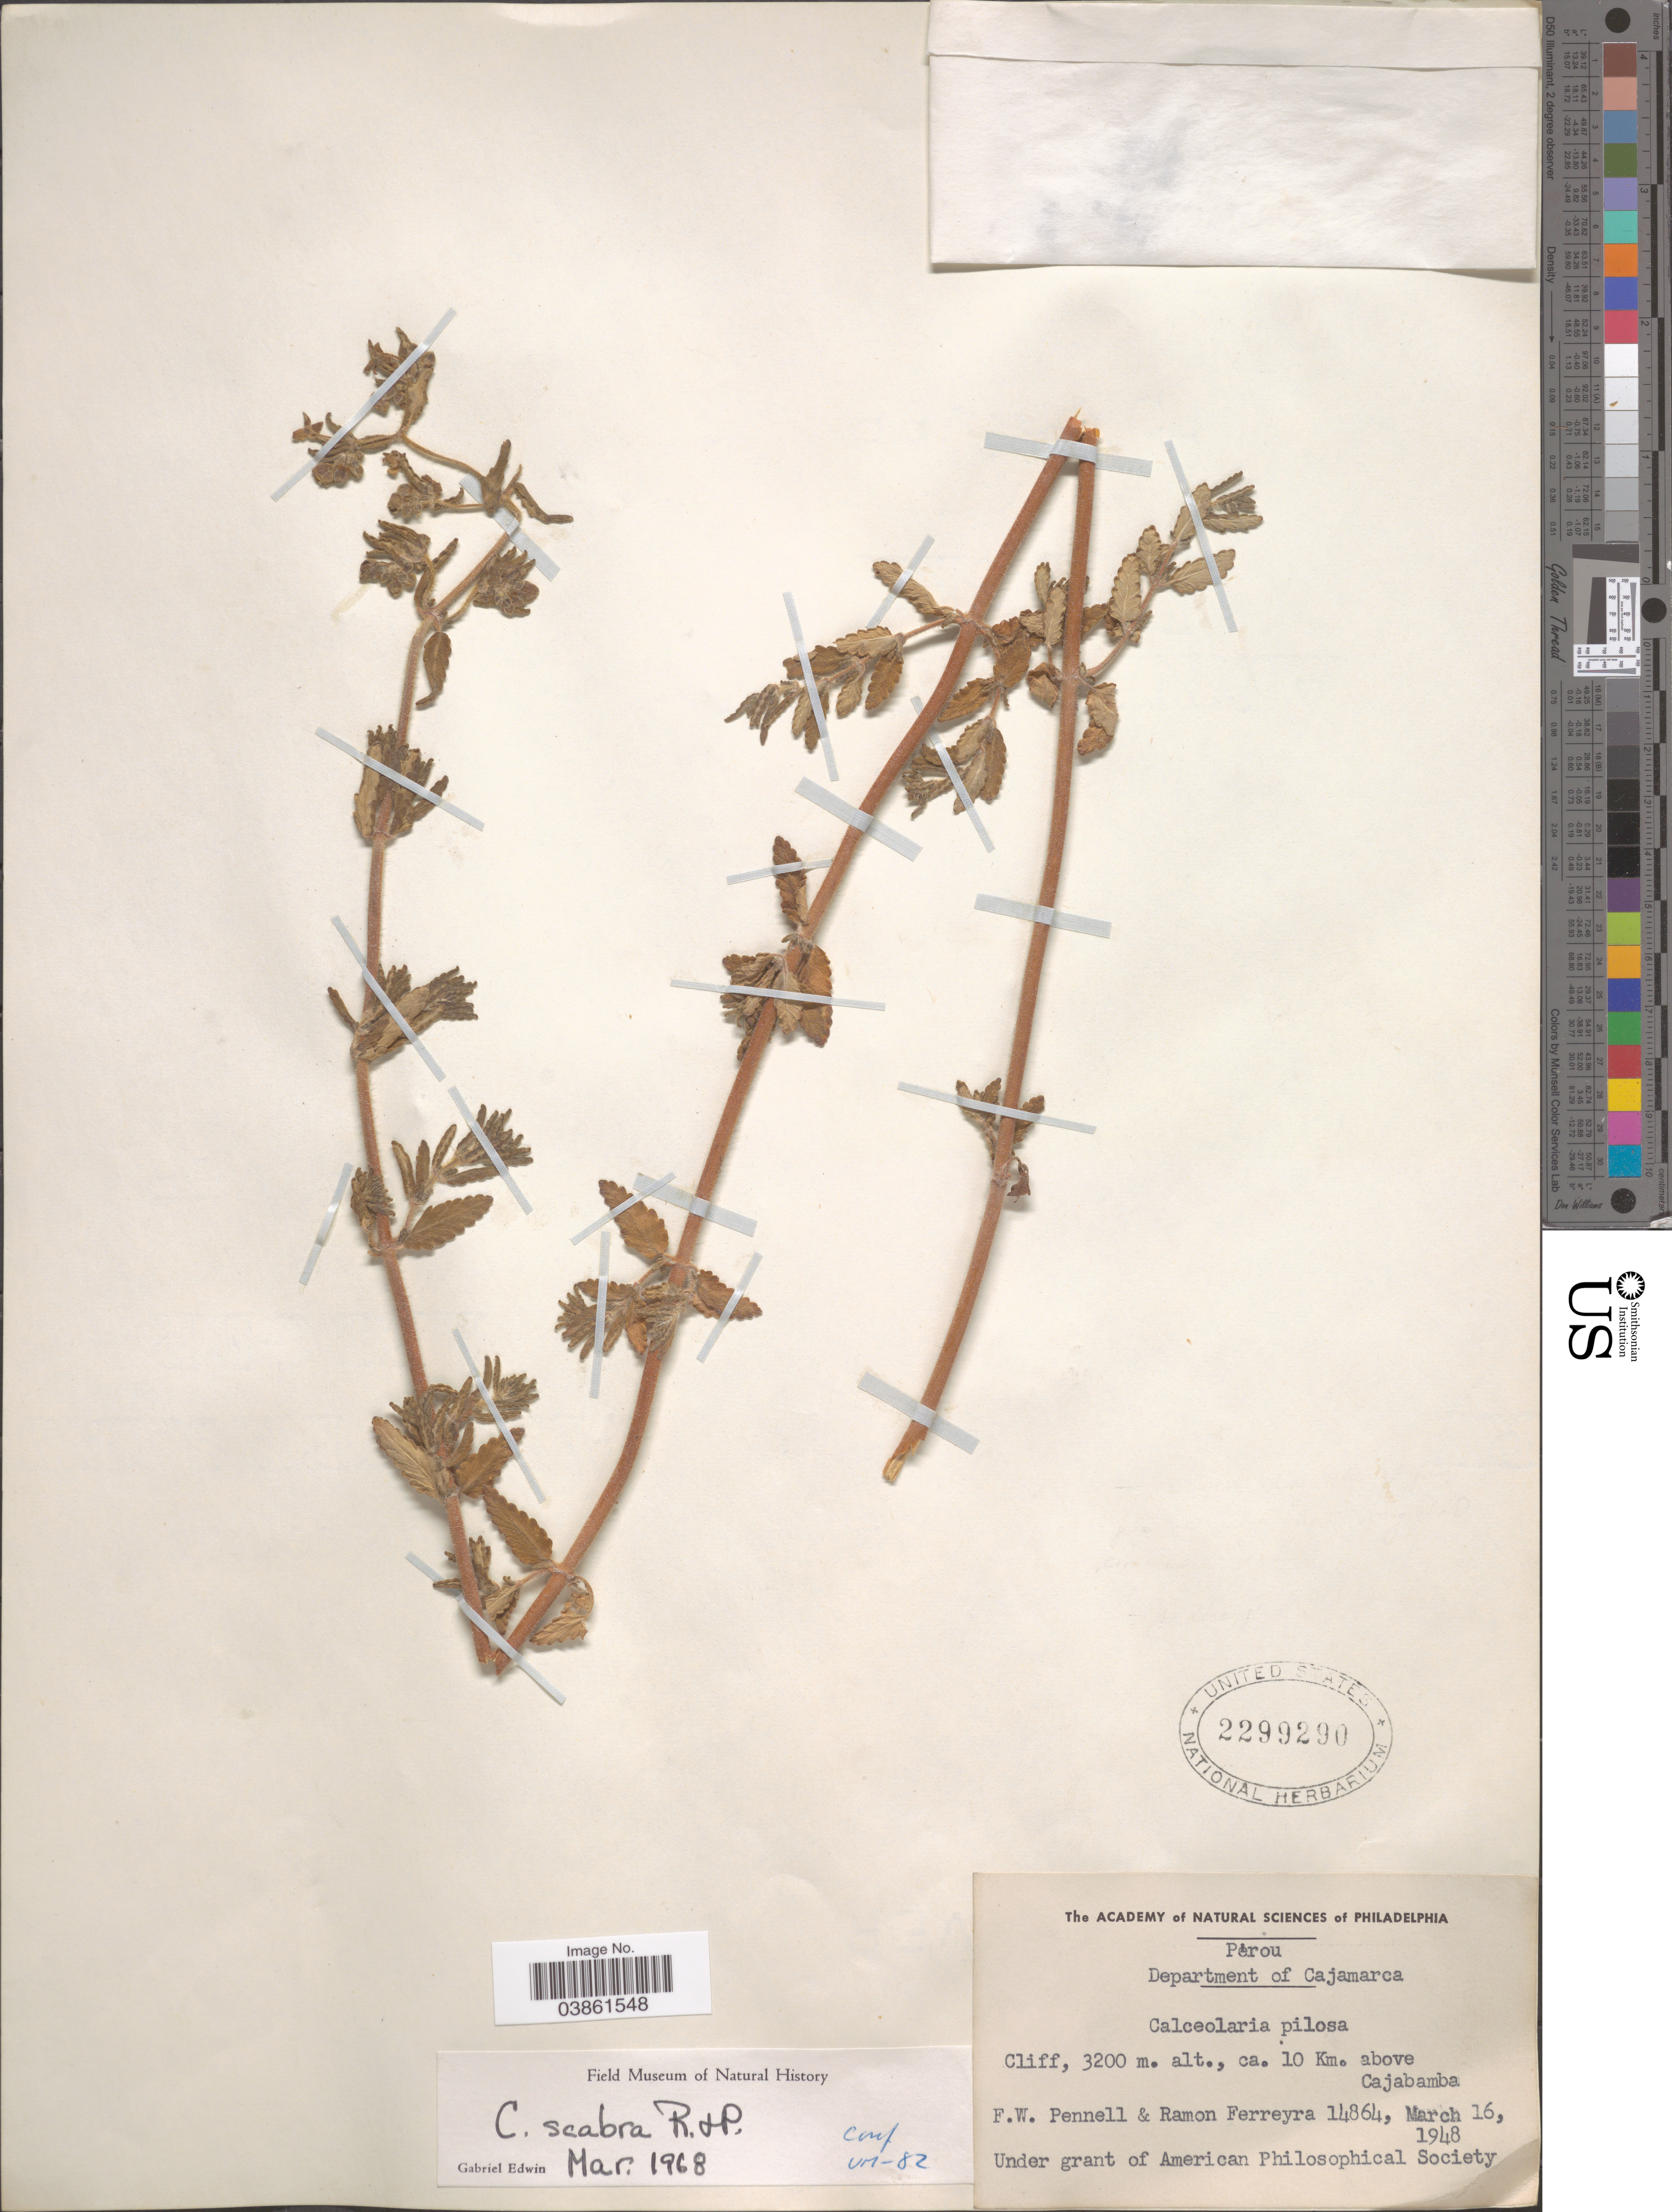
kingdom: Plantae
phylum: Tracheophyta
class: Magnoliopsida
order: Lamiales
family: Calceolariaceae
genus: Calceolaria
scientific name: Calceolaria scabra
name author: Ruiz & Pav.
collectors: F. W. Pennell & R. A. Ferreyra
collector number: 14864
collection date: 1948-03-16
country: Peru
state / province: Cajamarca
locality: Department of Cajamarca. Cliff, ca. 10 Km. above Cajamarca.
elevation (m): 3200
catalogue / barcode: US 2299290